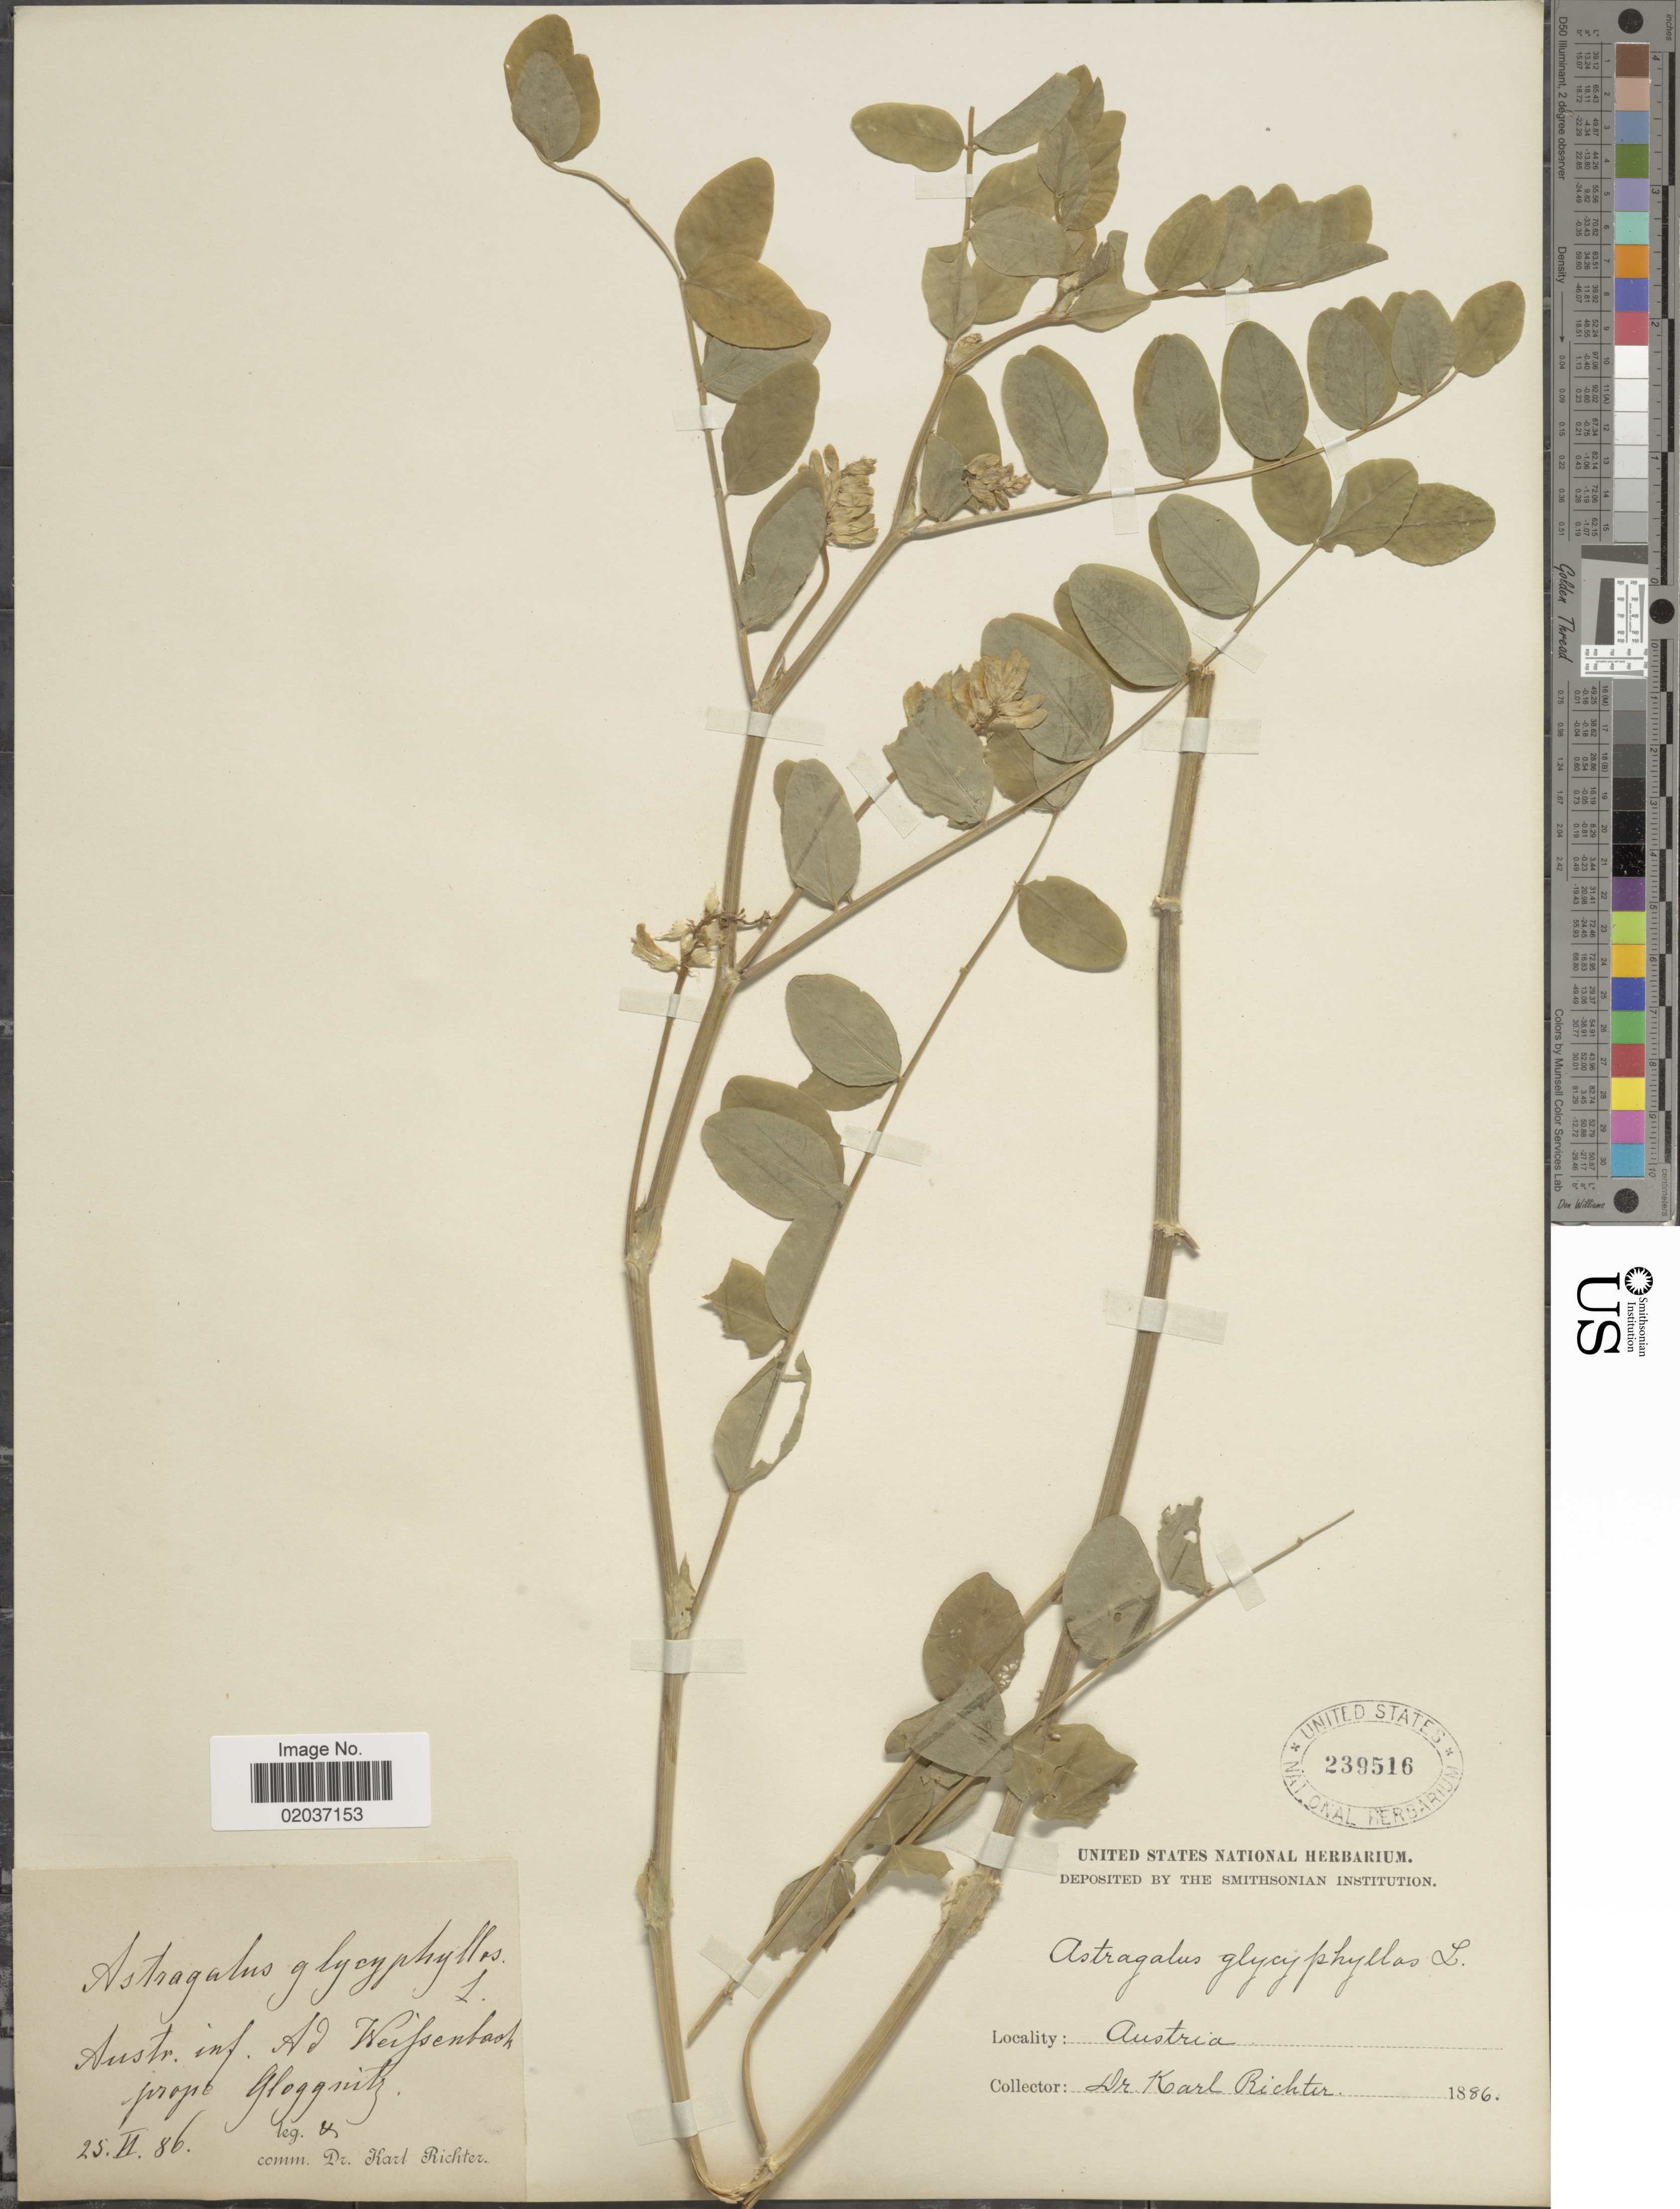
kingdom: Plantae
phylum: Tracheophyta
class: Magnoliopsida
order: Fabales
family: Fabaceae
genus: Astragalus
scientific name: Astragalus glycyphyllos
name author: L.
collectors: K. Richter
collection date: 1886-06-25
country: Austria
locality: Austria. Austr. inf. Ad. Werfsentoch [interpreted] prope Gloggnitz.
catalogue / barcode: US 239516